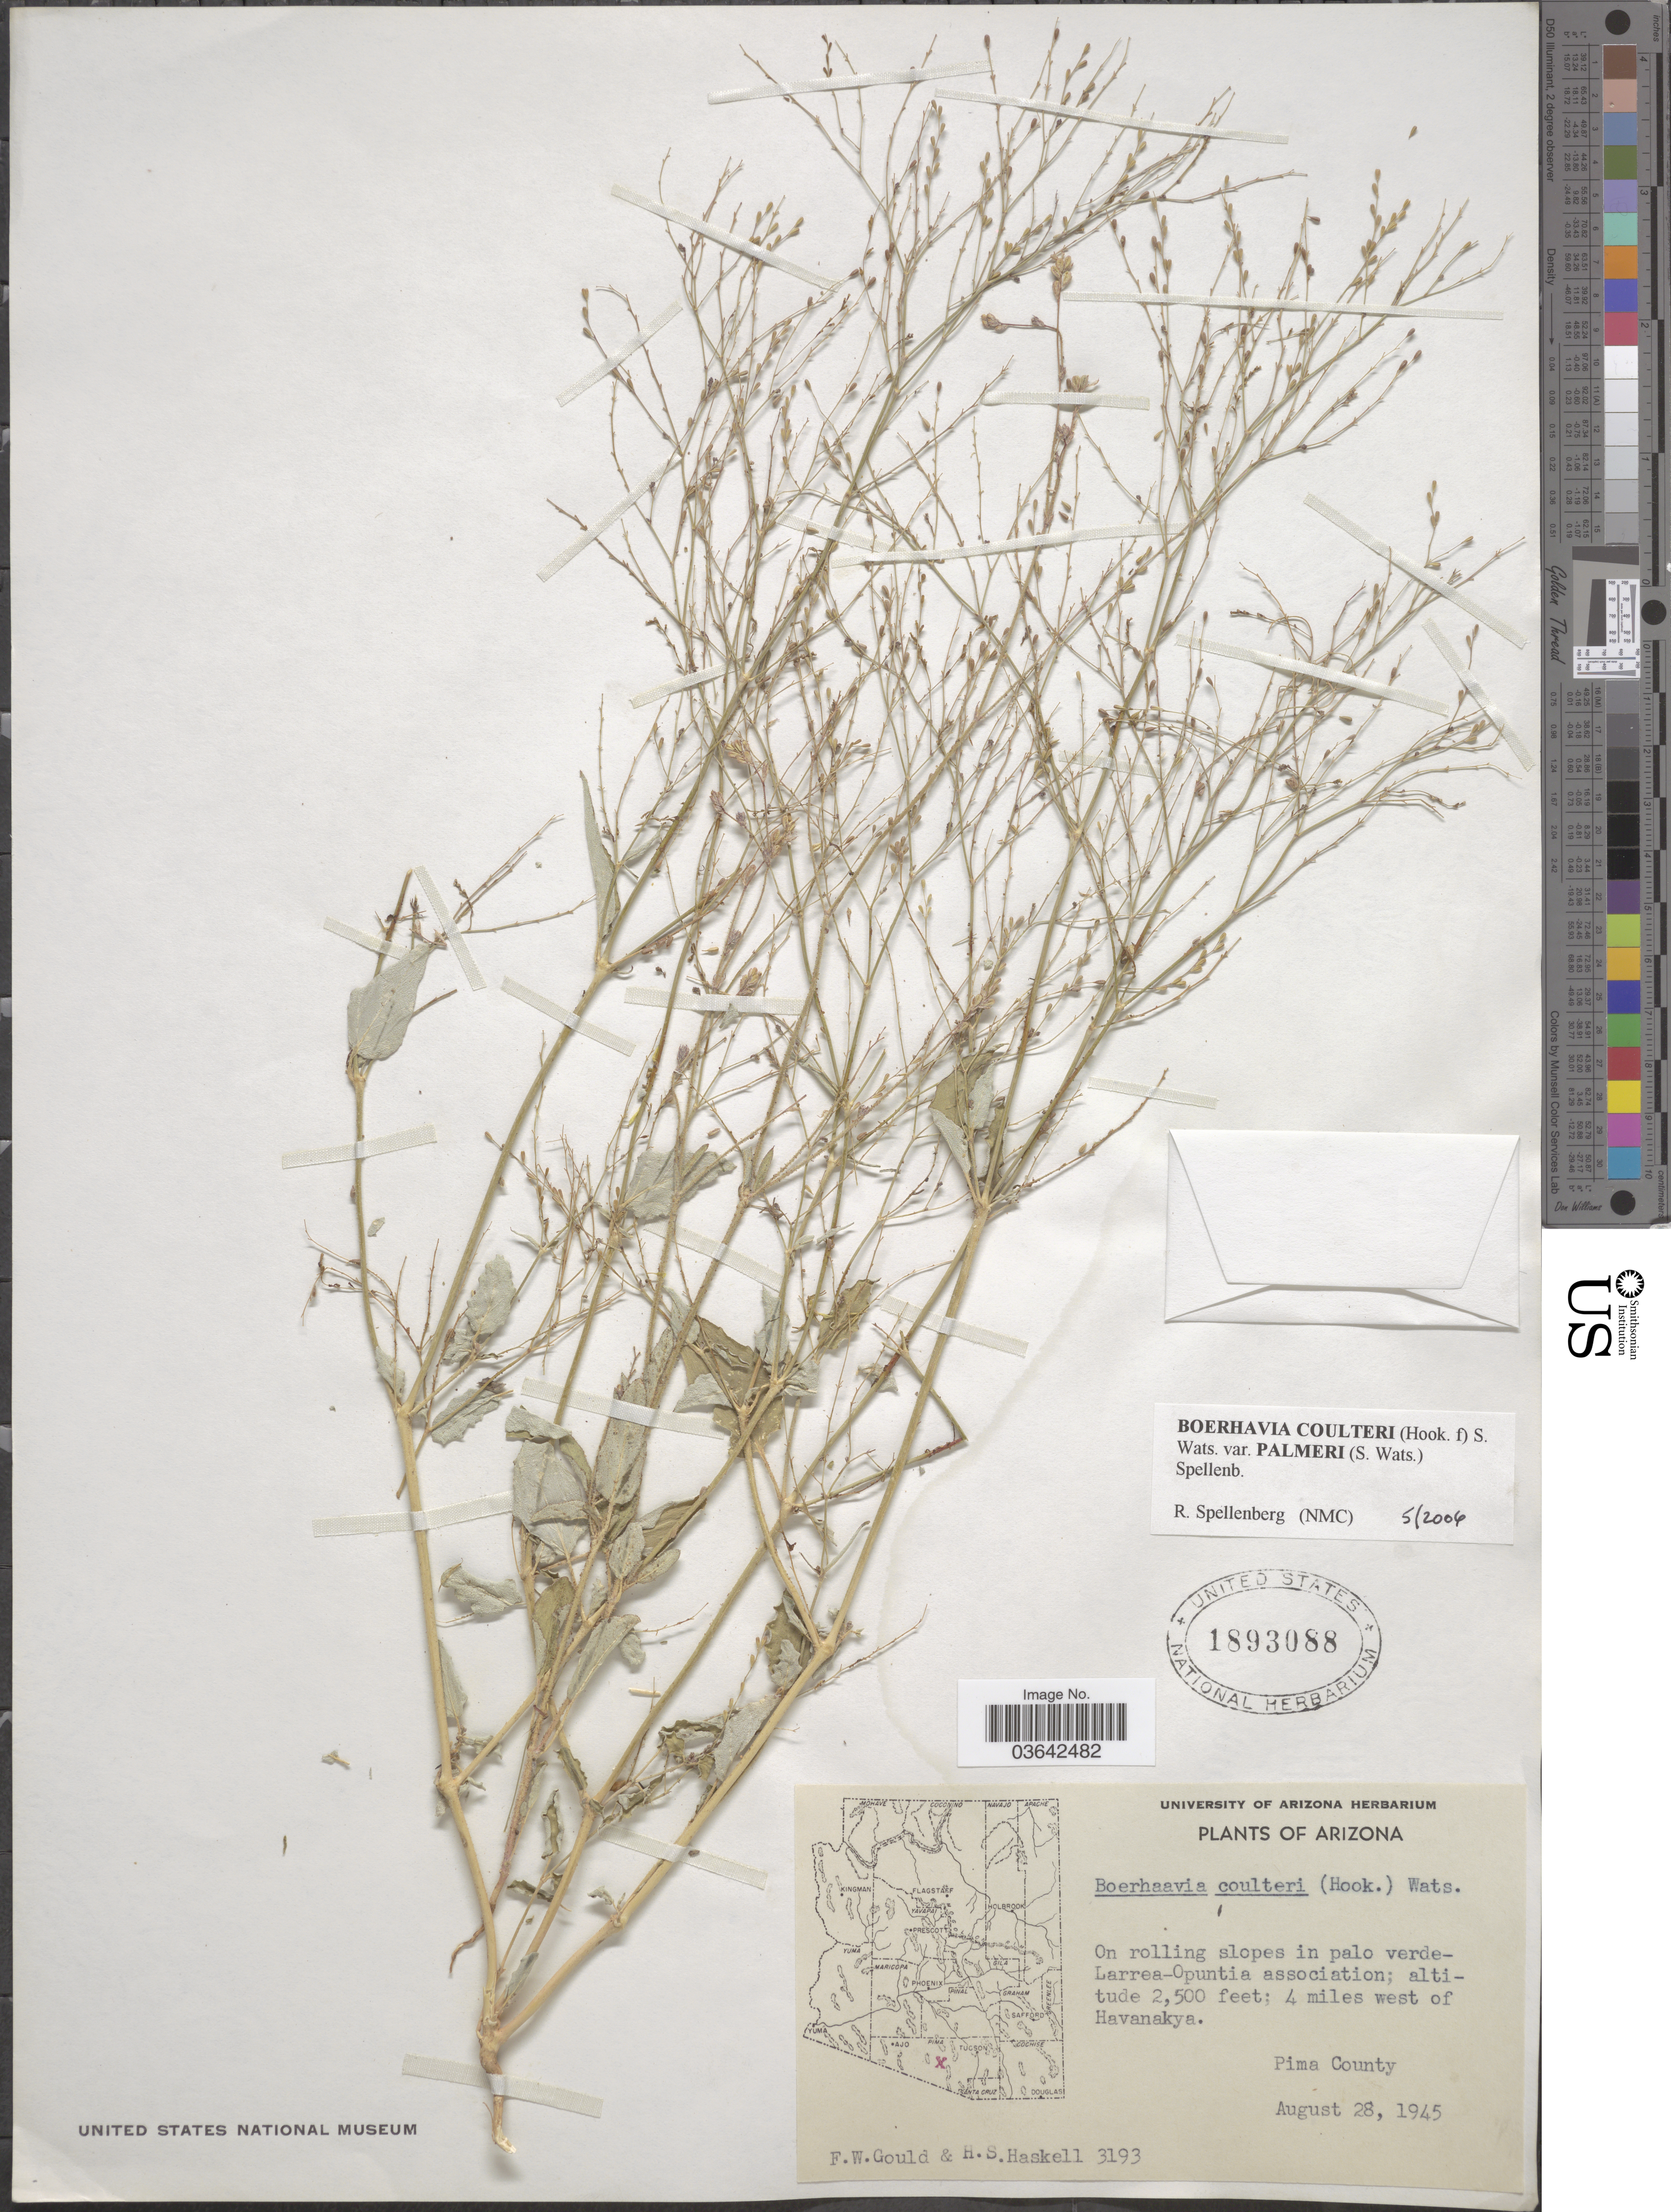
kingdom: Plantae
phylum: Tracheophyta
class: Magnoliopsida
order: Caryophyllales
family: Nyctaginaceae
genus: Boerhavia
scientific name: Boerhavia coulteri var. palmeri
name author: (S. Watson) Spellenb.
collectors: F. W. Gould & H. Haskell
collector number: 3193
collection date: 1945-08-28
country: United States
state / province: Arizona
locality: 4 miles west of Havanakya. Pima County.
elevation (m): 762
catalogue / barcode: US 1893088